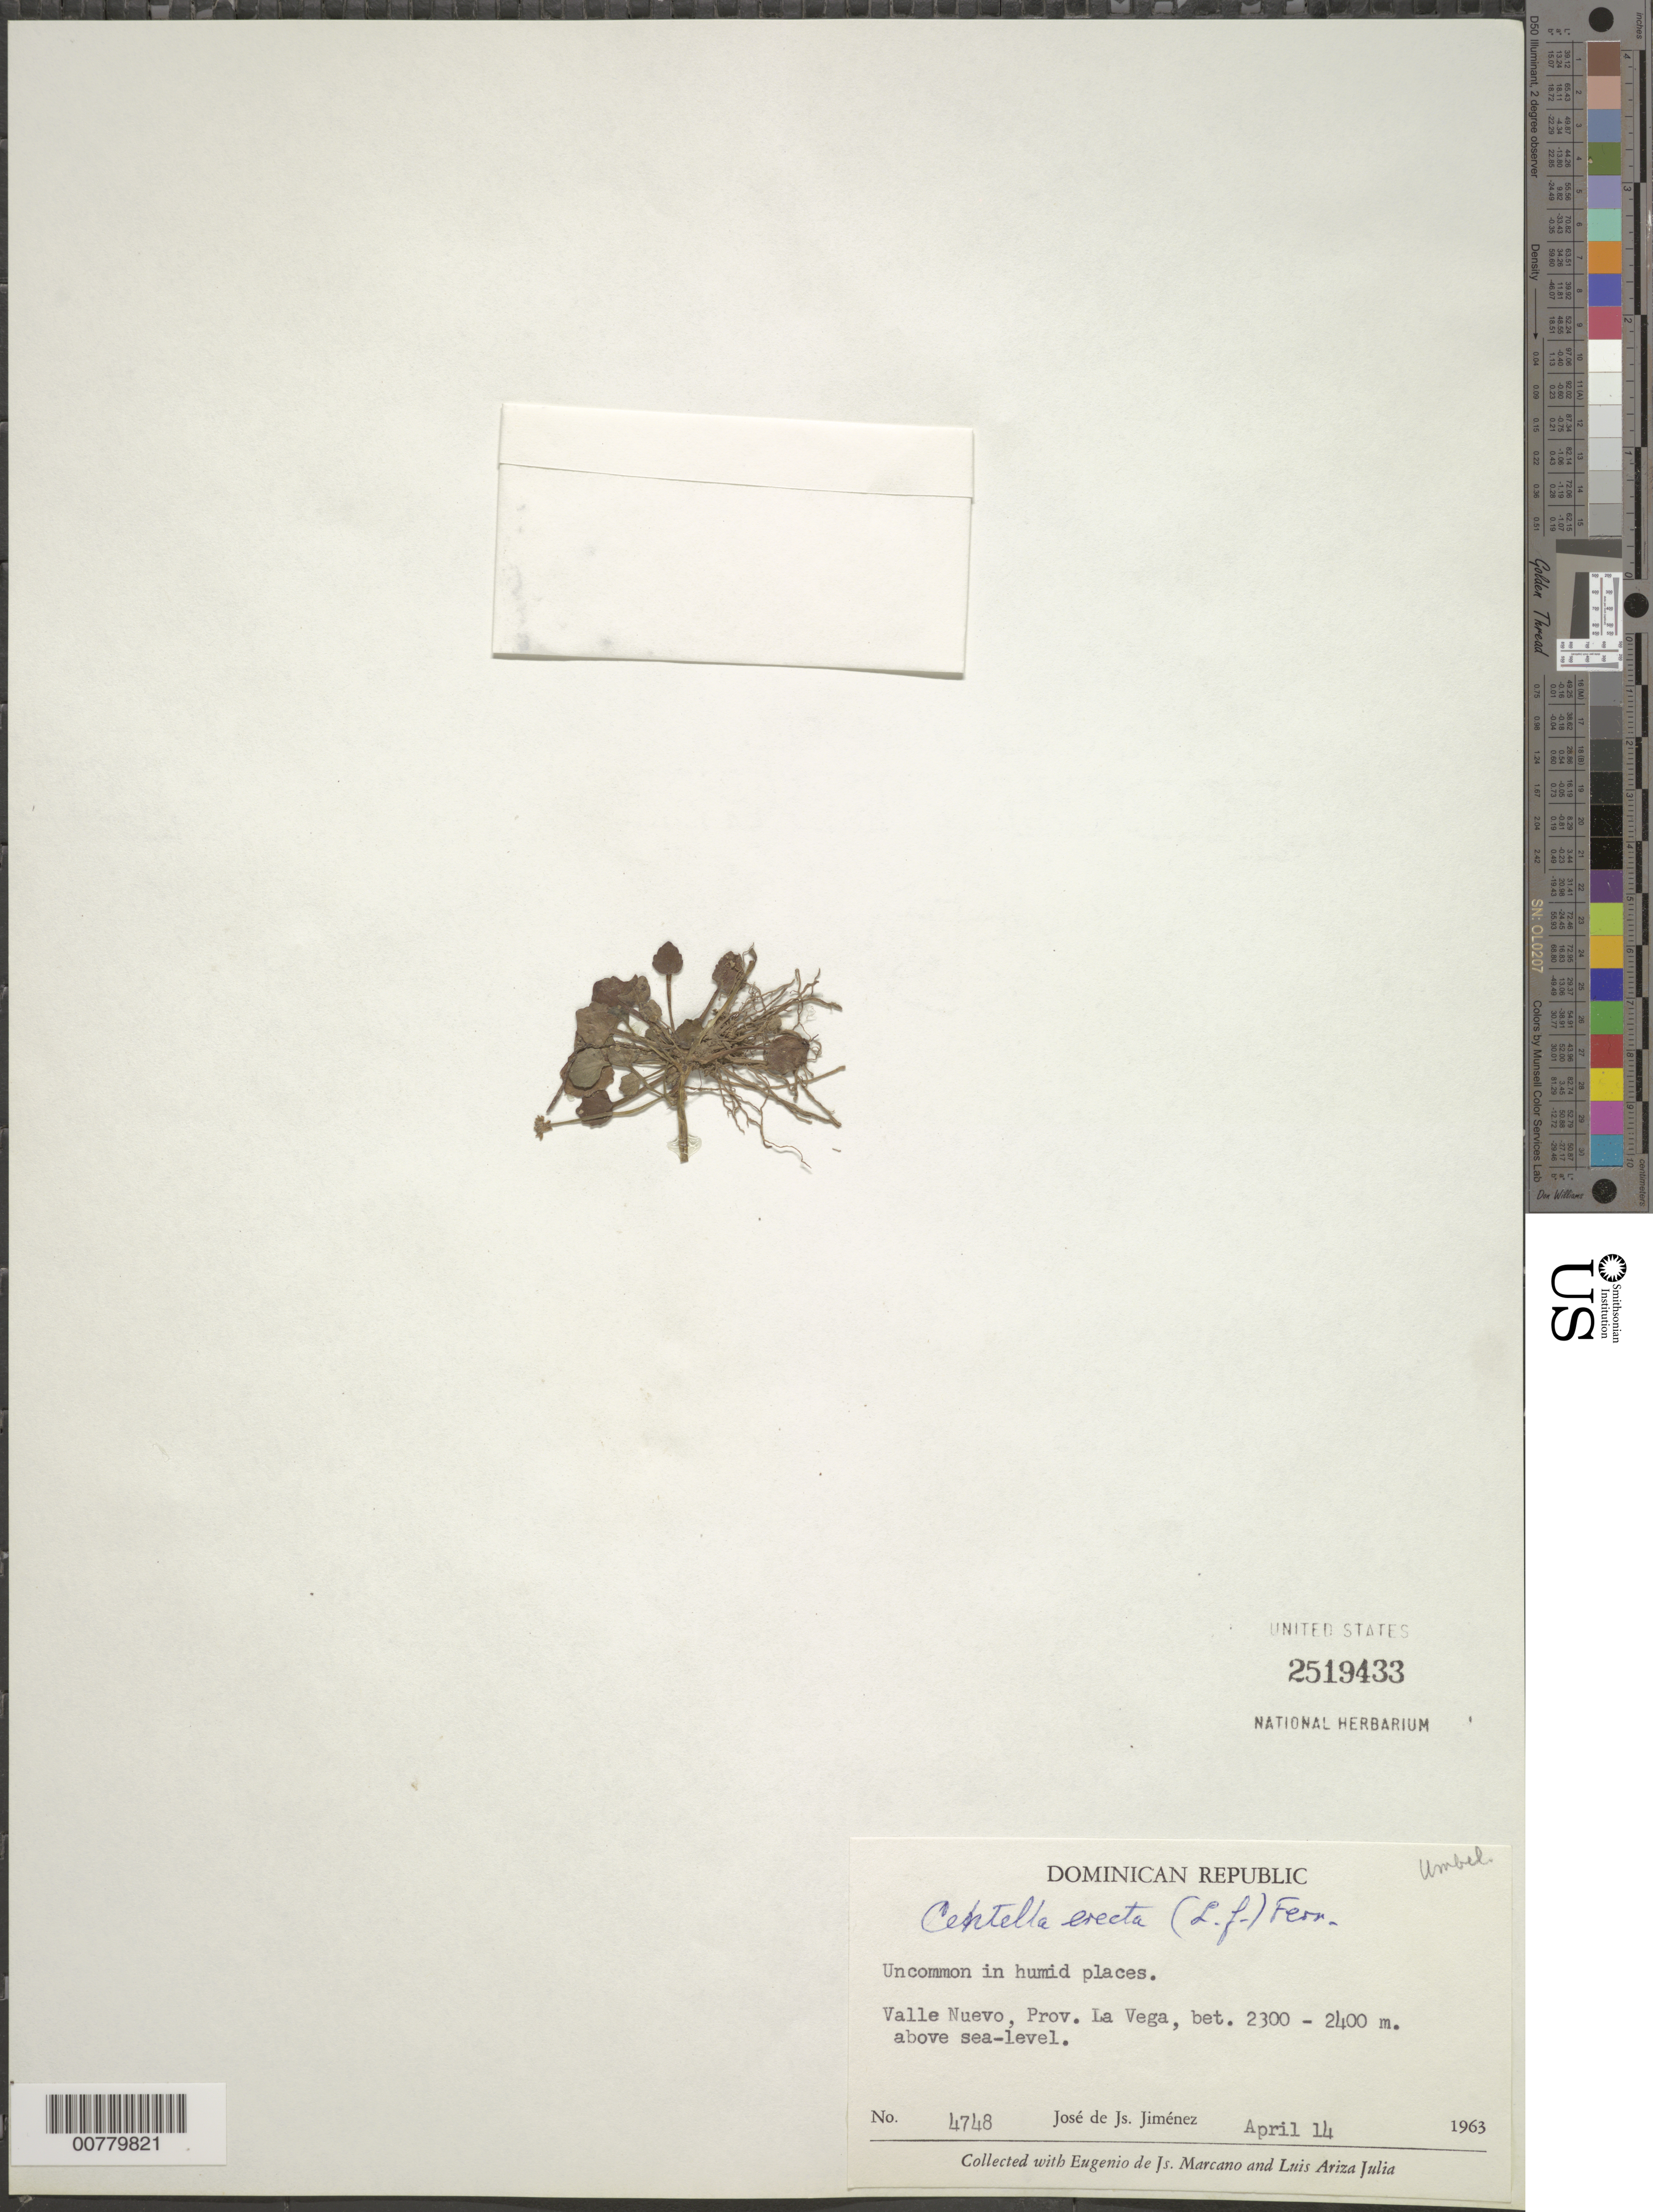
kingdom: Plantae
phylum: Tracheophyta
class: Magnoliopsida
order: Apiales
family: Apiaceae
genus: Centella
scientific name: Centella asiatica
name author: (L.) Urb.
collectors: E. J. Marcano F. & L. Ariza-Julia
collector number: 4748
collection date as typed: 14 Apr 1963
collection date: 1963-04-14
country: Dominican Republic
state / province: La Vega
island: Hispaniola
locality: Valle Nuevo.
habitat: In humid places.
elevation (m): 2300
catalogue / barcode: US 2519433